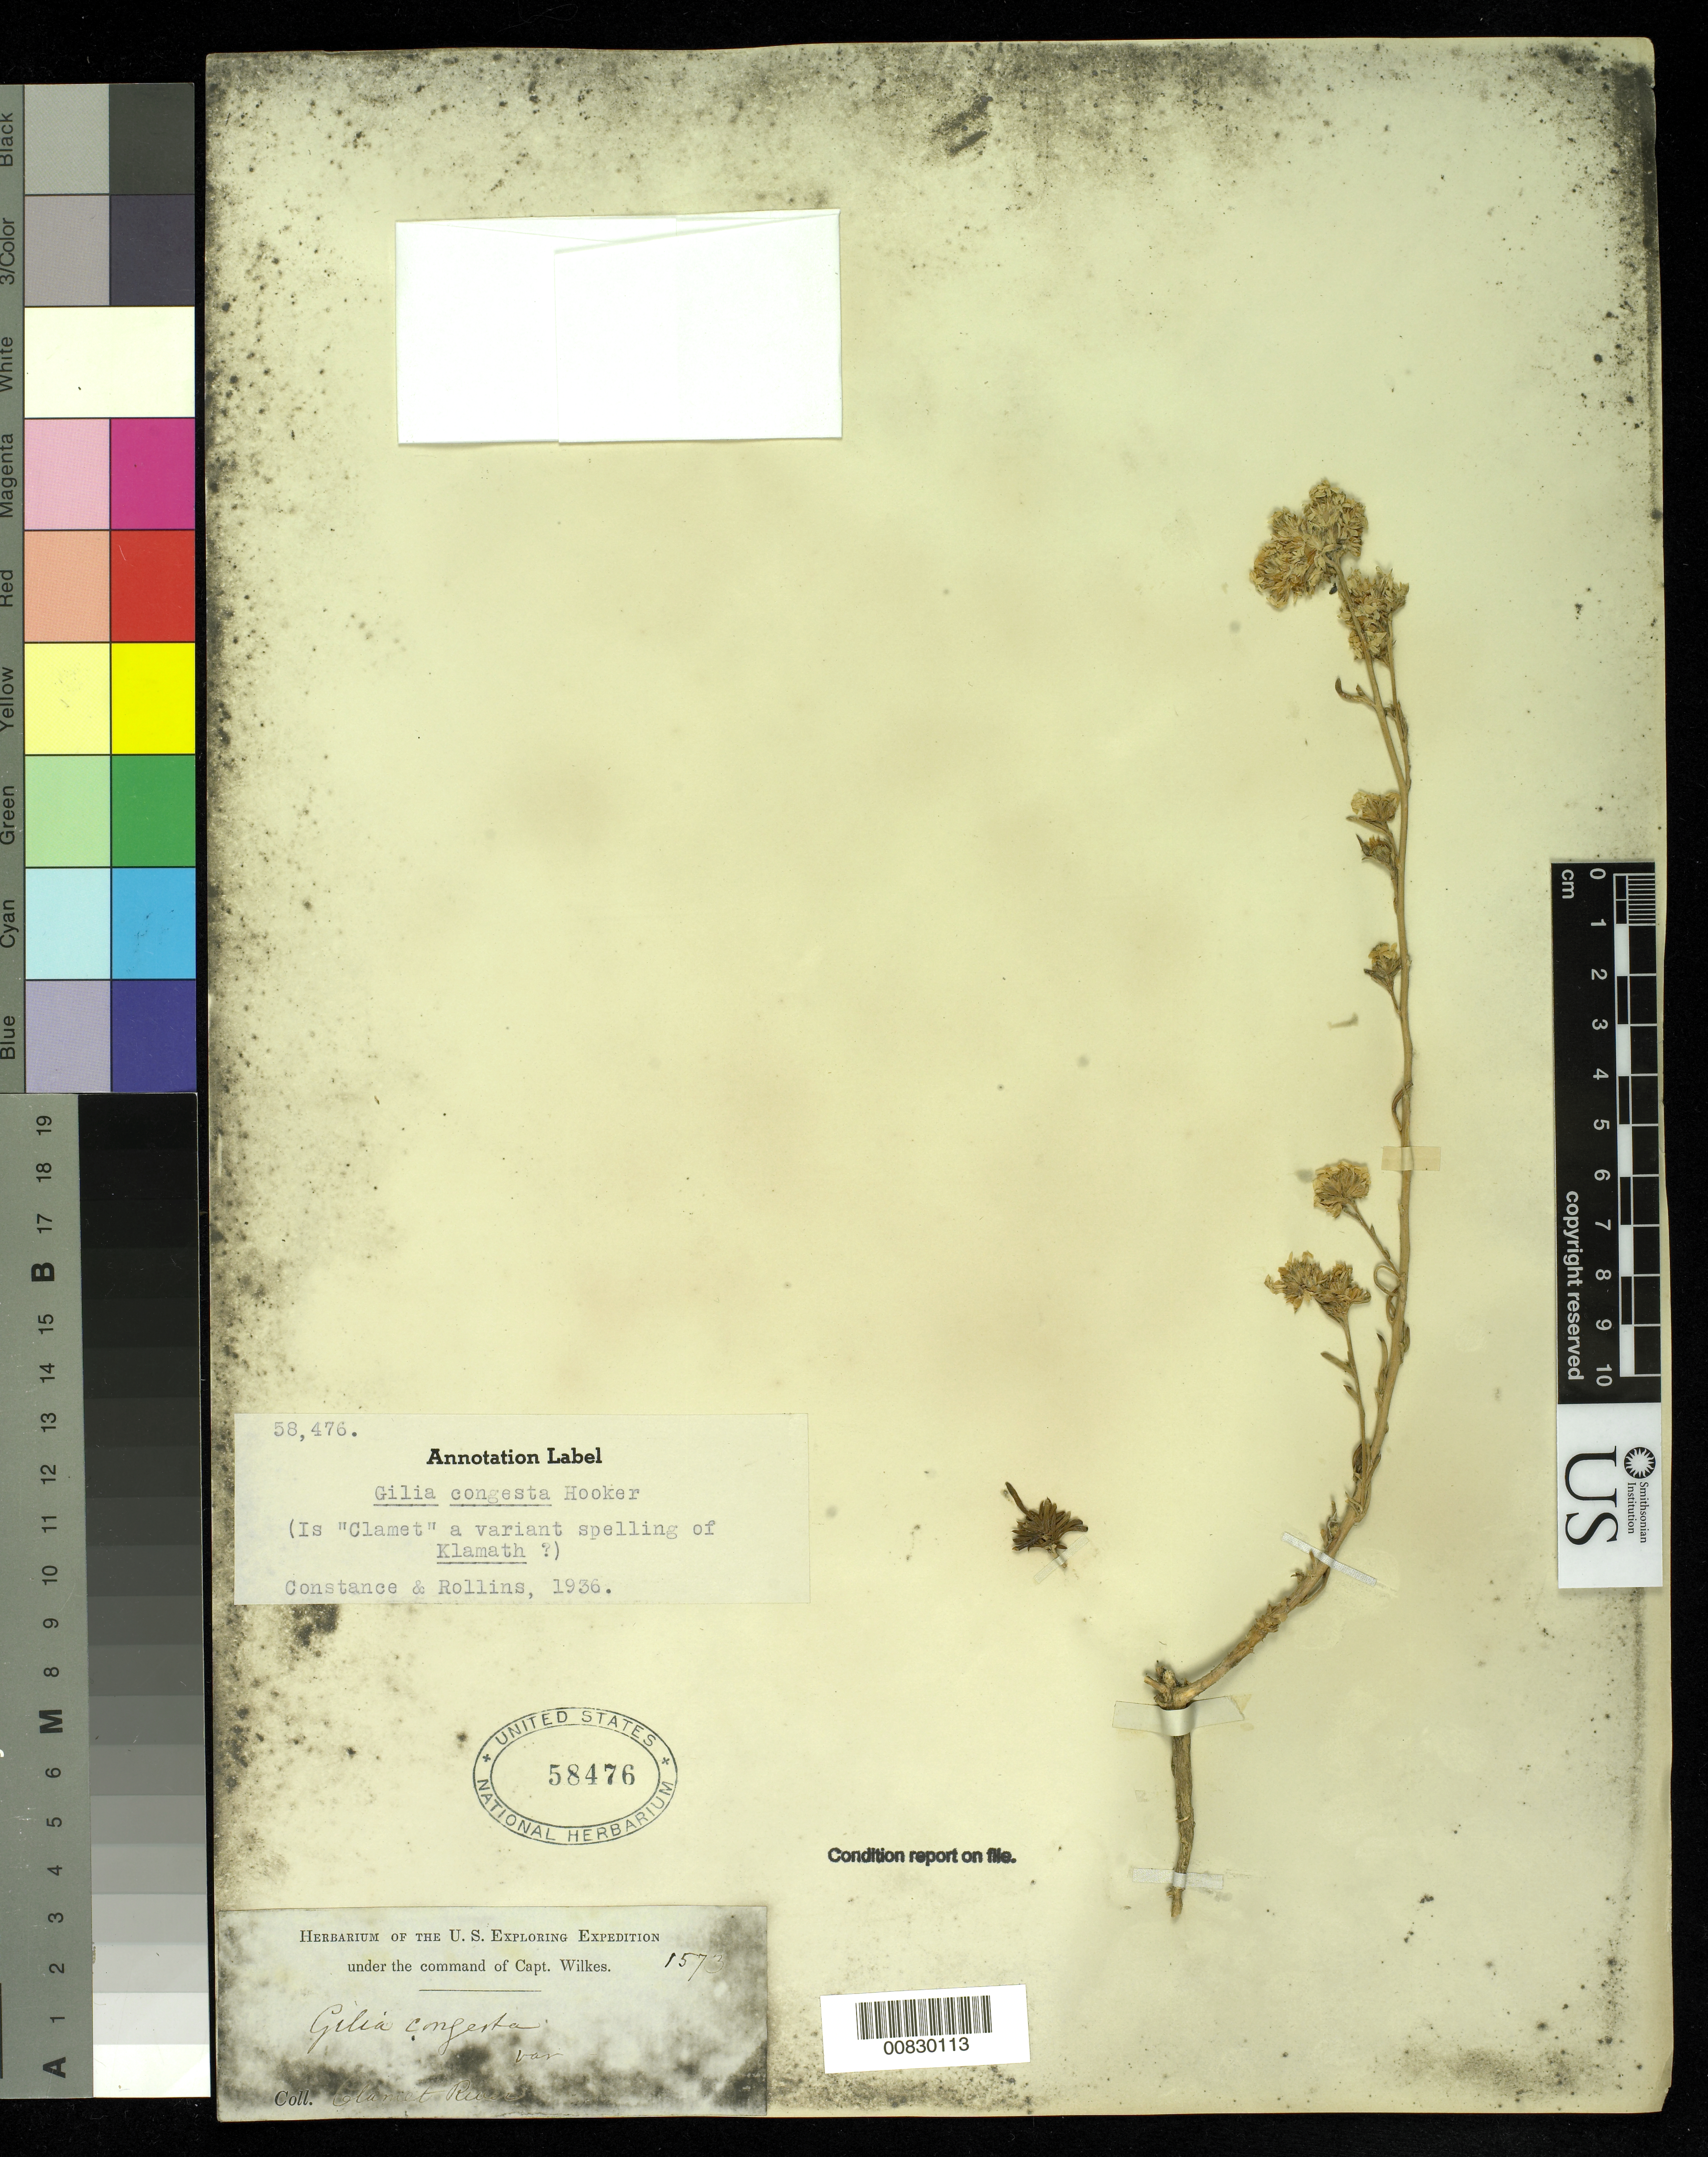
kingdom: Plantae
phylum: Tracheophyta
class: Magnoliopsida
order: Ericales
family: Polemoniaceae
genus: Gilia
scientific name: Gilia congesta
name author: Hook.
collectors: Wilkes Explor. Exped.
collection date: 1838/1842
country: United States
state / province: Oregon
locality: Clamet River (variant spelling of Klamath River?)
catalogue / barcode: US 58476